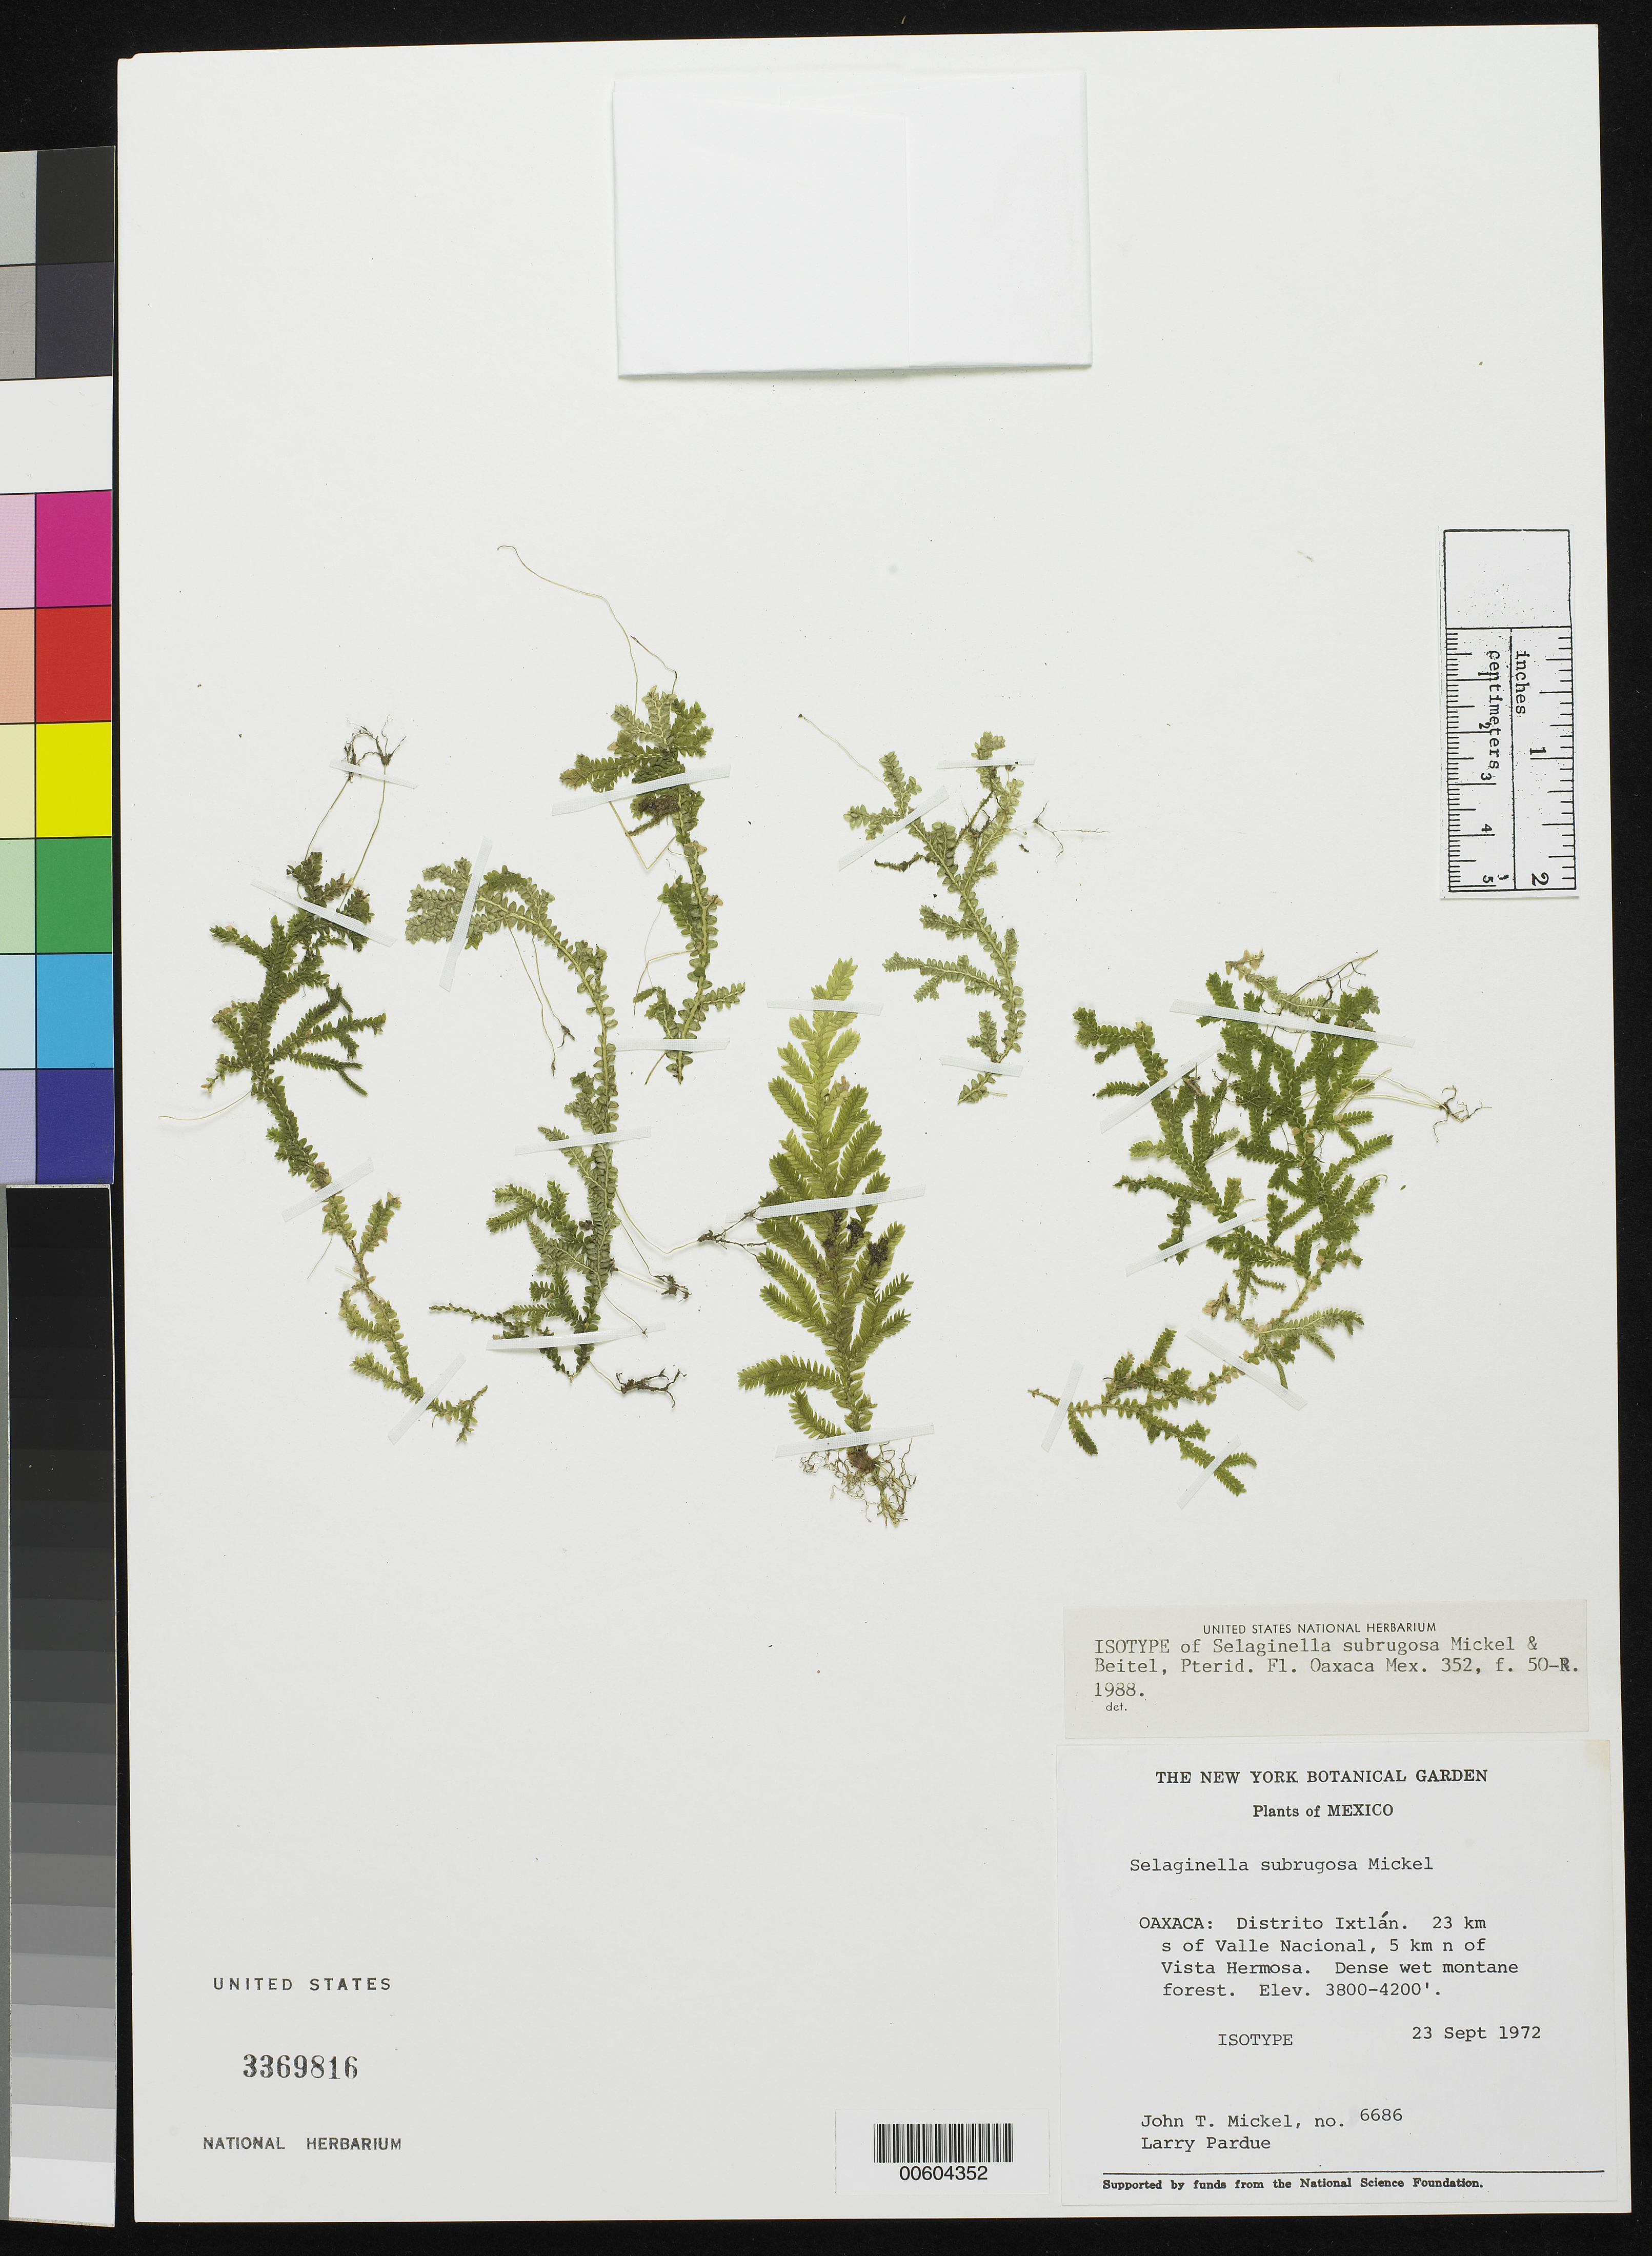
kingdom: Plantae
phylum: Tracheophyta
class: Lycopodiopsida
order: Selaginellales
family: Selaginellaceae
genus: Selaginella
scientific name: Selaginella subrugosa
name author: Mickel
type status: Isotype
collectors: J. T. Mickel & L. Pardue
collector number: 6686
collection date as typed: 23 Sep 1972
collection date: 1972-09-23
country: Mexico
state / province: Oaxaca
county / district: Ixtlan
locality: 23 km S of Valle Nacional, 5 km N of Vista Hermosa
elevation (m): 1158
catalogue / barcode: US 3369816